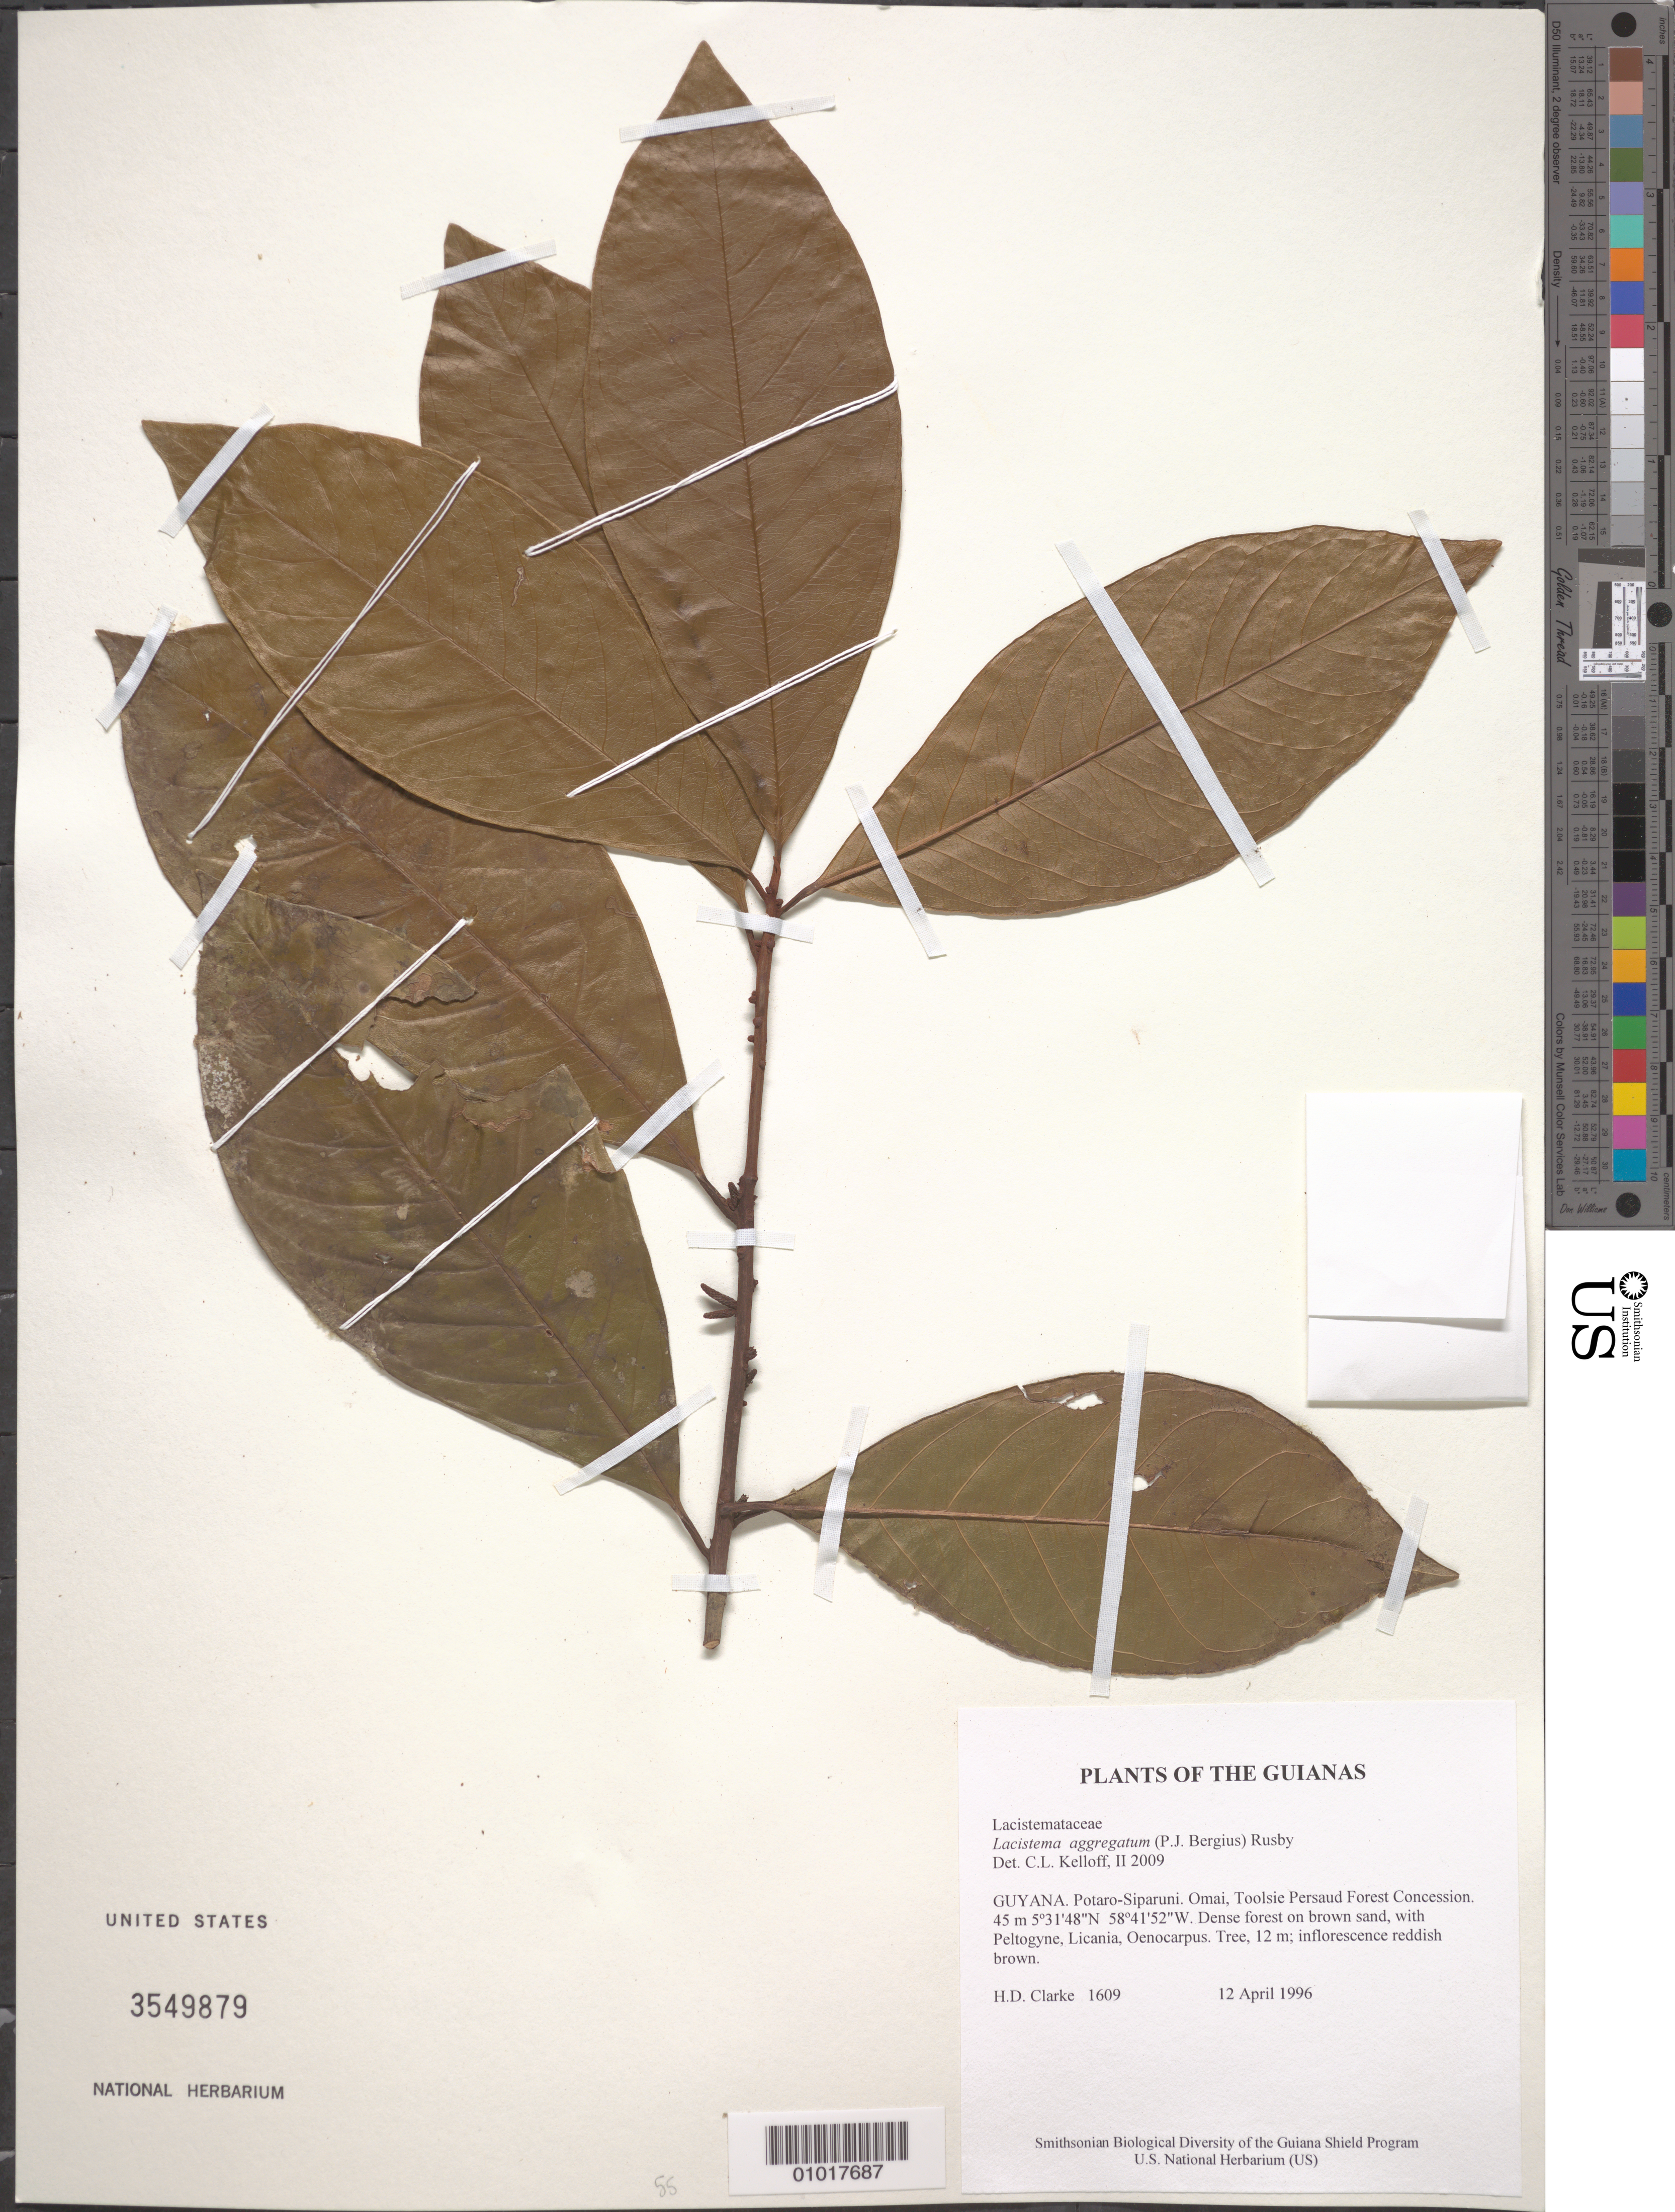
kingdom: Plantae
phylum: Tracheophyta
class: Magnoliopsida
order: Malpighiales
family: Lacistemataceae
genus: Lacistema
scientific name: Lacistema aggregatum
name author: (P.J. Bergius) Rusby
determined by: Kelloff, Carol L., (US), Smithsonian Institution - National Museum of Natural History (UNITED STATES)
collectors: H. D. Clarke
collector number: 1609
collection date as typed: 12 April 1996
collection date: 1996-04-12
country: Guyana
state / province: Potaro-Siparuni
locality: Omai, Toolsie Persaud Forest Concession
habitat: Dense forest on brown sand, with Peltogyne, Licania, Oenocarpus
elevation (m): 45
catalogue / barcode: US 3549879